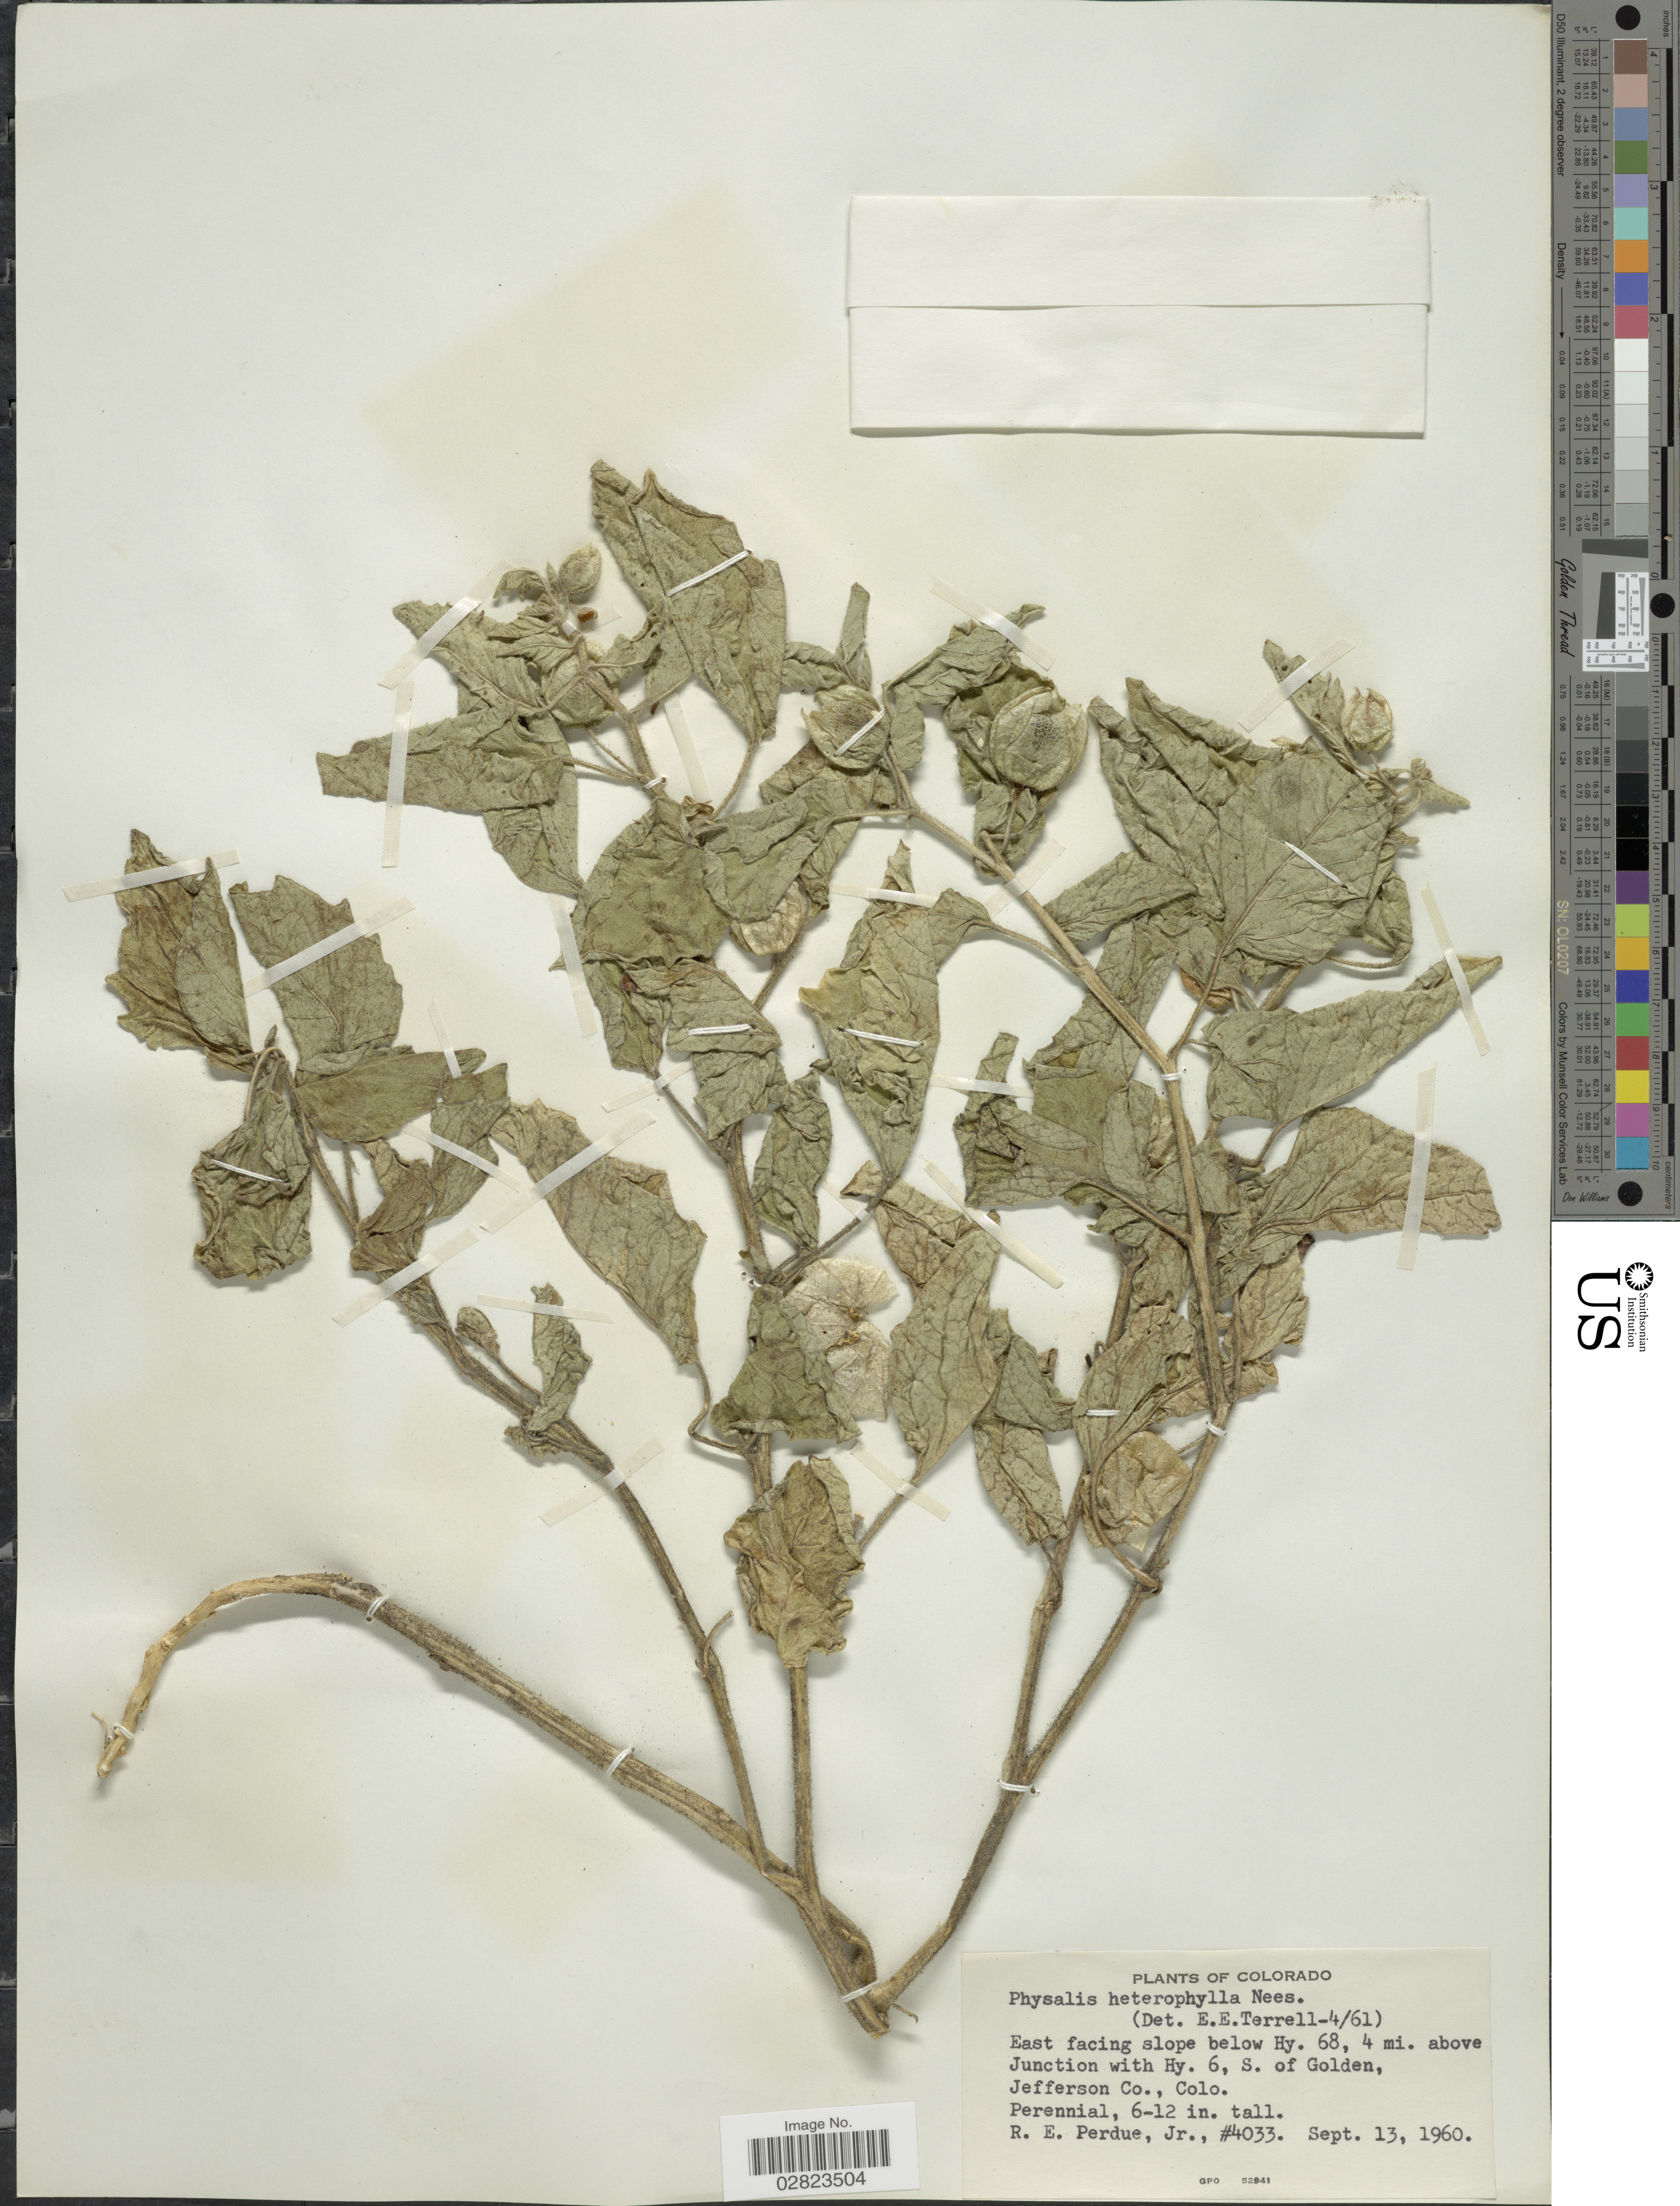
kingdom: Plantae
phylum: Tracheophyta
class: Magnoliopsida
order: Solanales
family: Solanaceae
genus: Physalis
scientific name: Physalis heterophylla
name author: Nees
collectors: R. E. Perdue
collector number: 4033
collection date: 1960-09-13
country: United States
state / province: Colorado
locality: East facing slope below Hy. 68, 4 mi. above Junction with Hy. 6, S. of Golden, Jefferson Co.